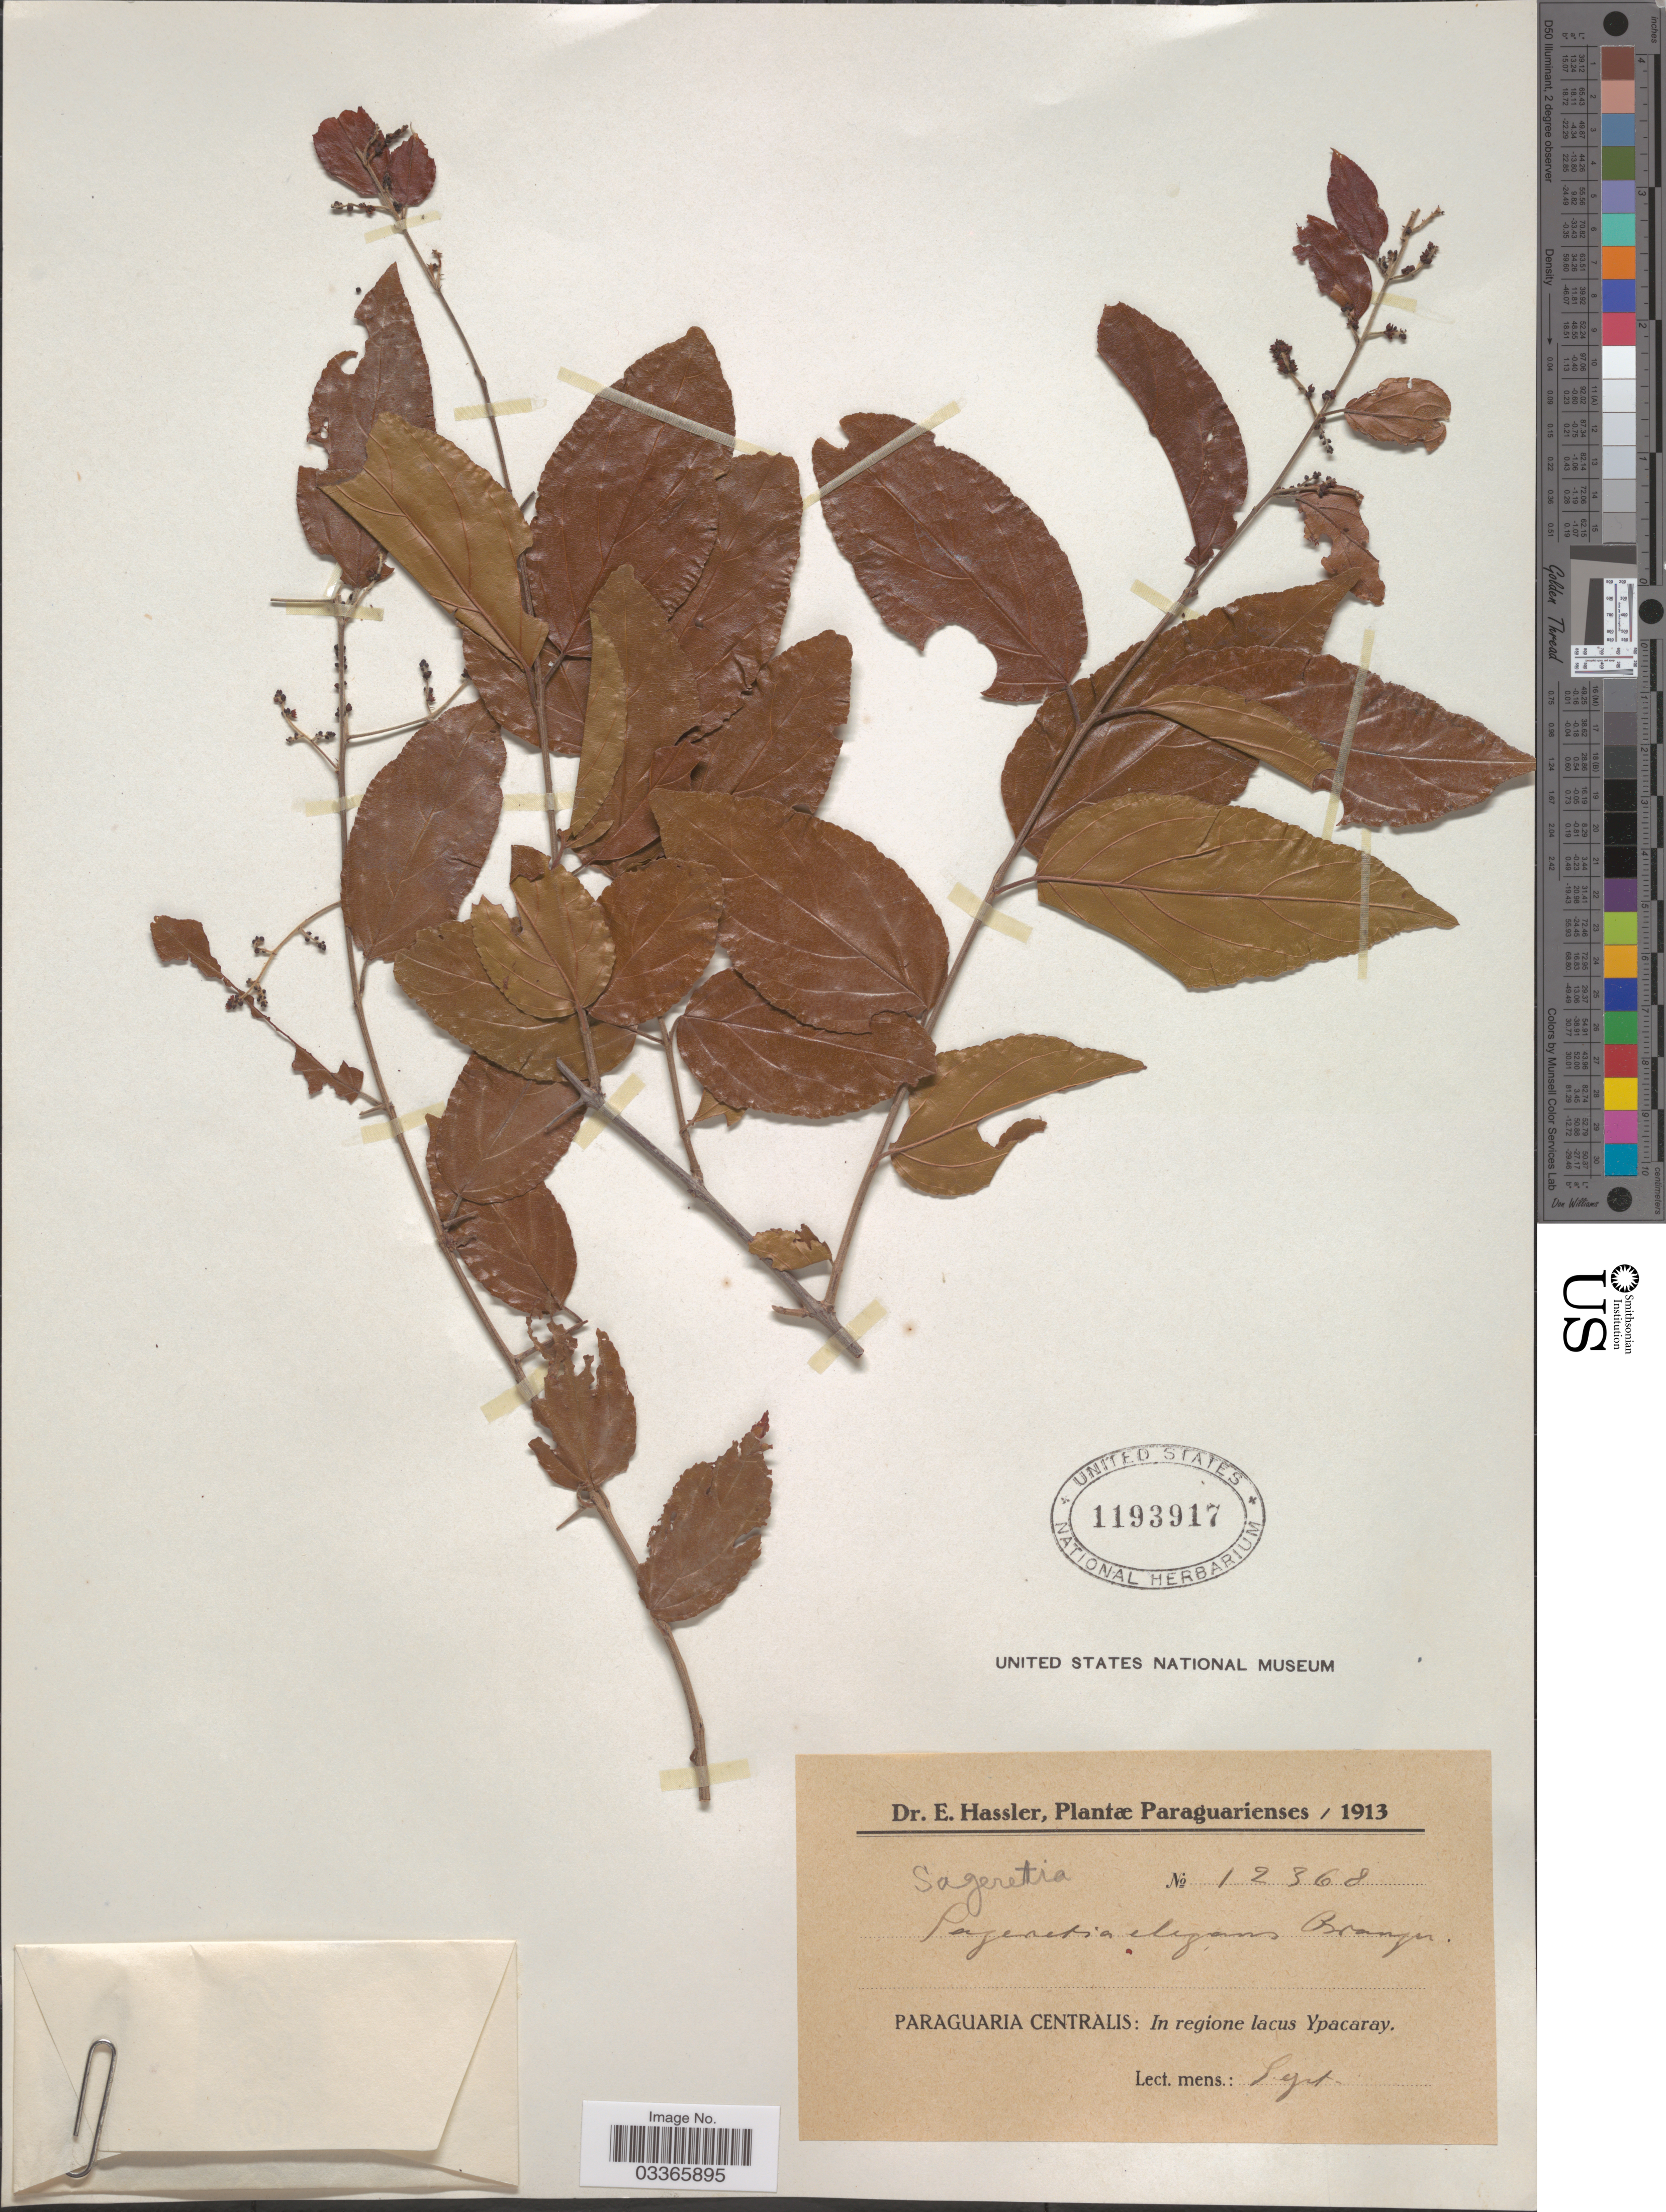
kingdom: Plantae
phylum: Tracheophyta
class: Magnoliopsida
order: Rosales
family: Rhamnaceae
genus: Sageretia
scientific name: Sageretia elegans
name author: (Kunth) Brongn.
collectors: E. Hassler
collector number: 12368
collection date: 1913-09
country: Paraguay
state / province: Paraguari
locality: Paraguaria Centralis: In regione lacus Ypacaray.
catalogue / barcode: US 1193917